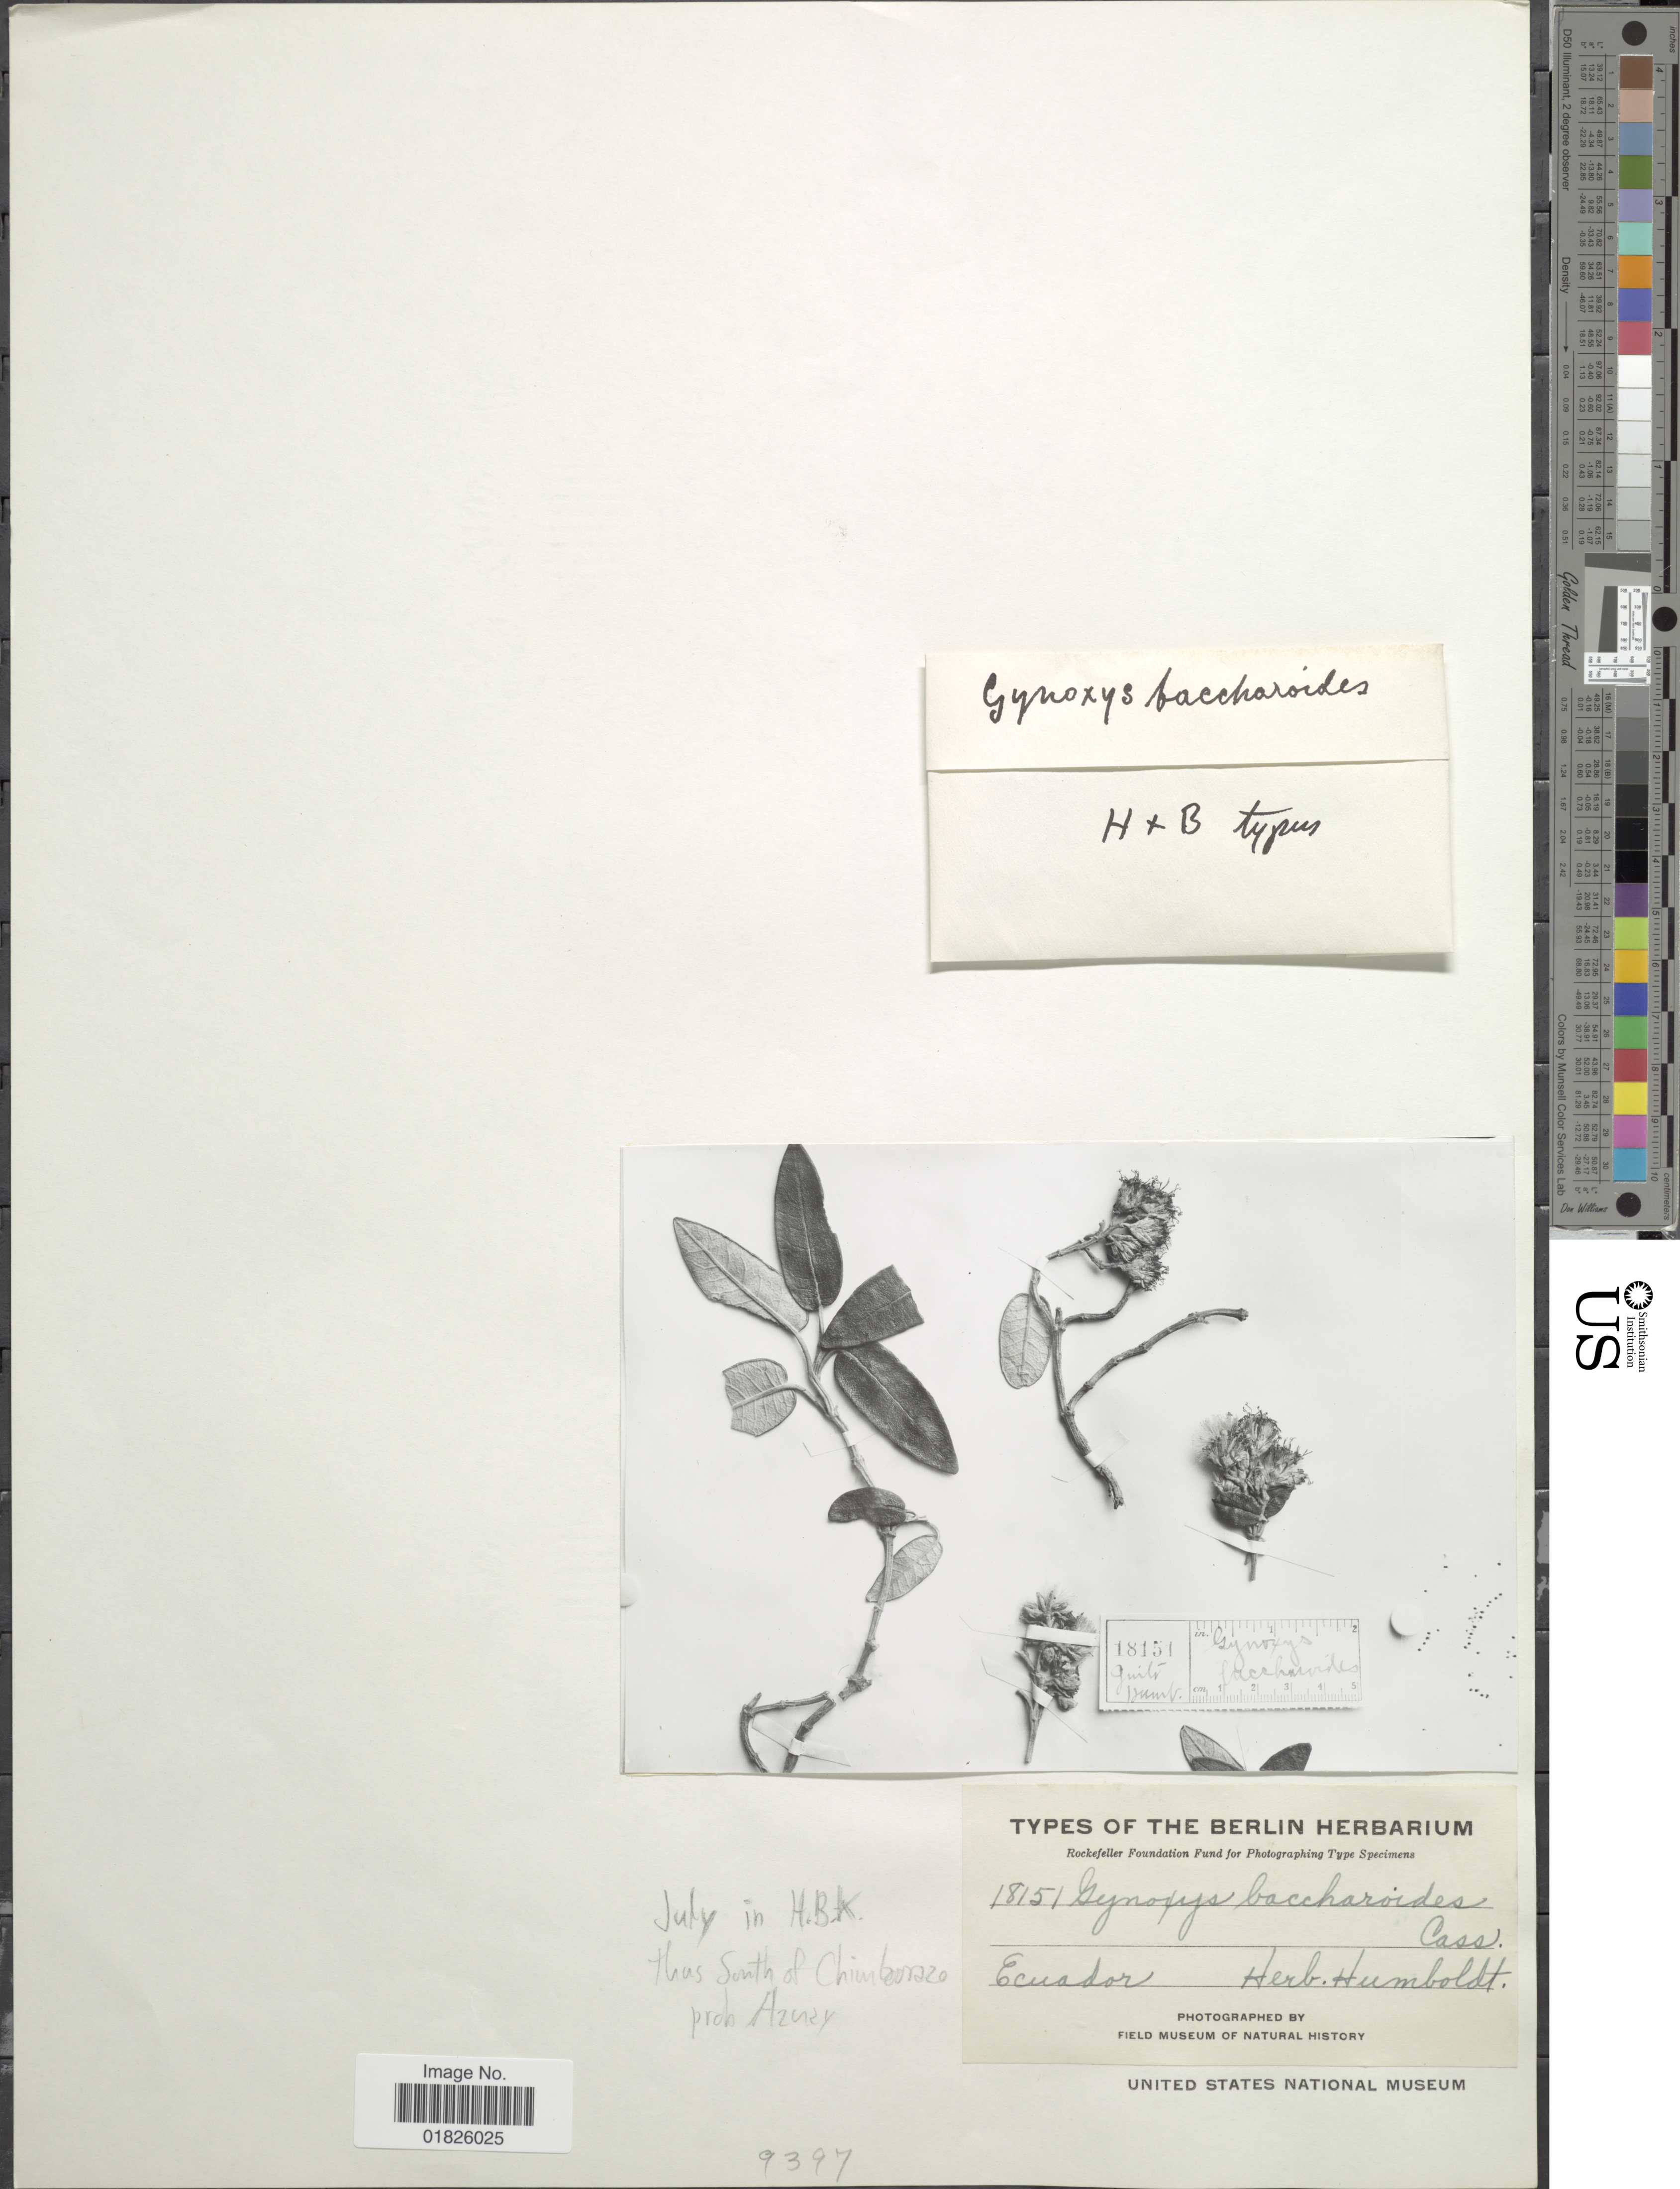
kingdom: Plantae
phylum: Tracheophyta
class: Magnoliopsida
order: Asterales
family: Asteraceae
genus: Gynoxys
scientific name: Gynoxys baccharoides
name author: (Kunth) Cass.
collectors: ex herb. Humboldt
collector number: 18151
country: Ecuador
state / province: Azuay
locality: Thus [interpreted] south of Chimborazo, prov. Azuay